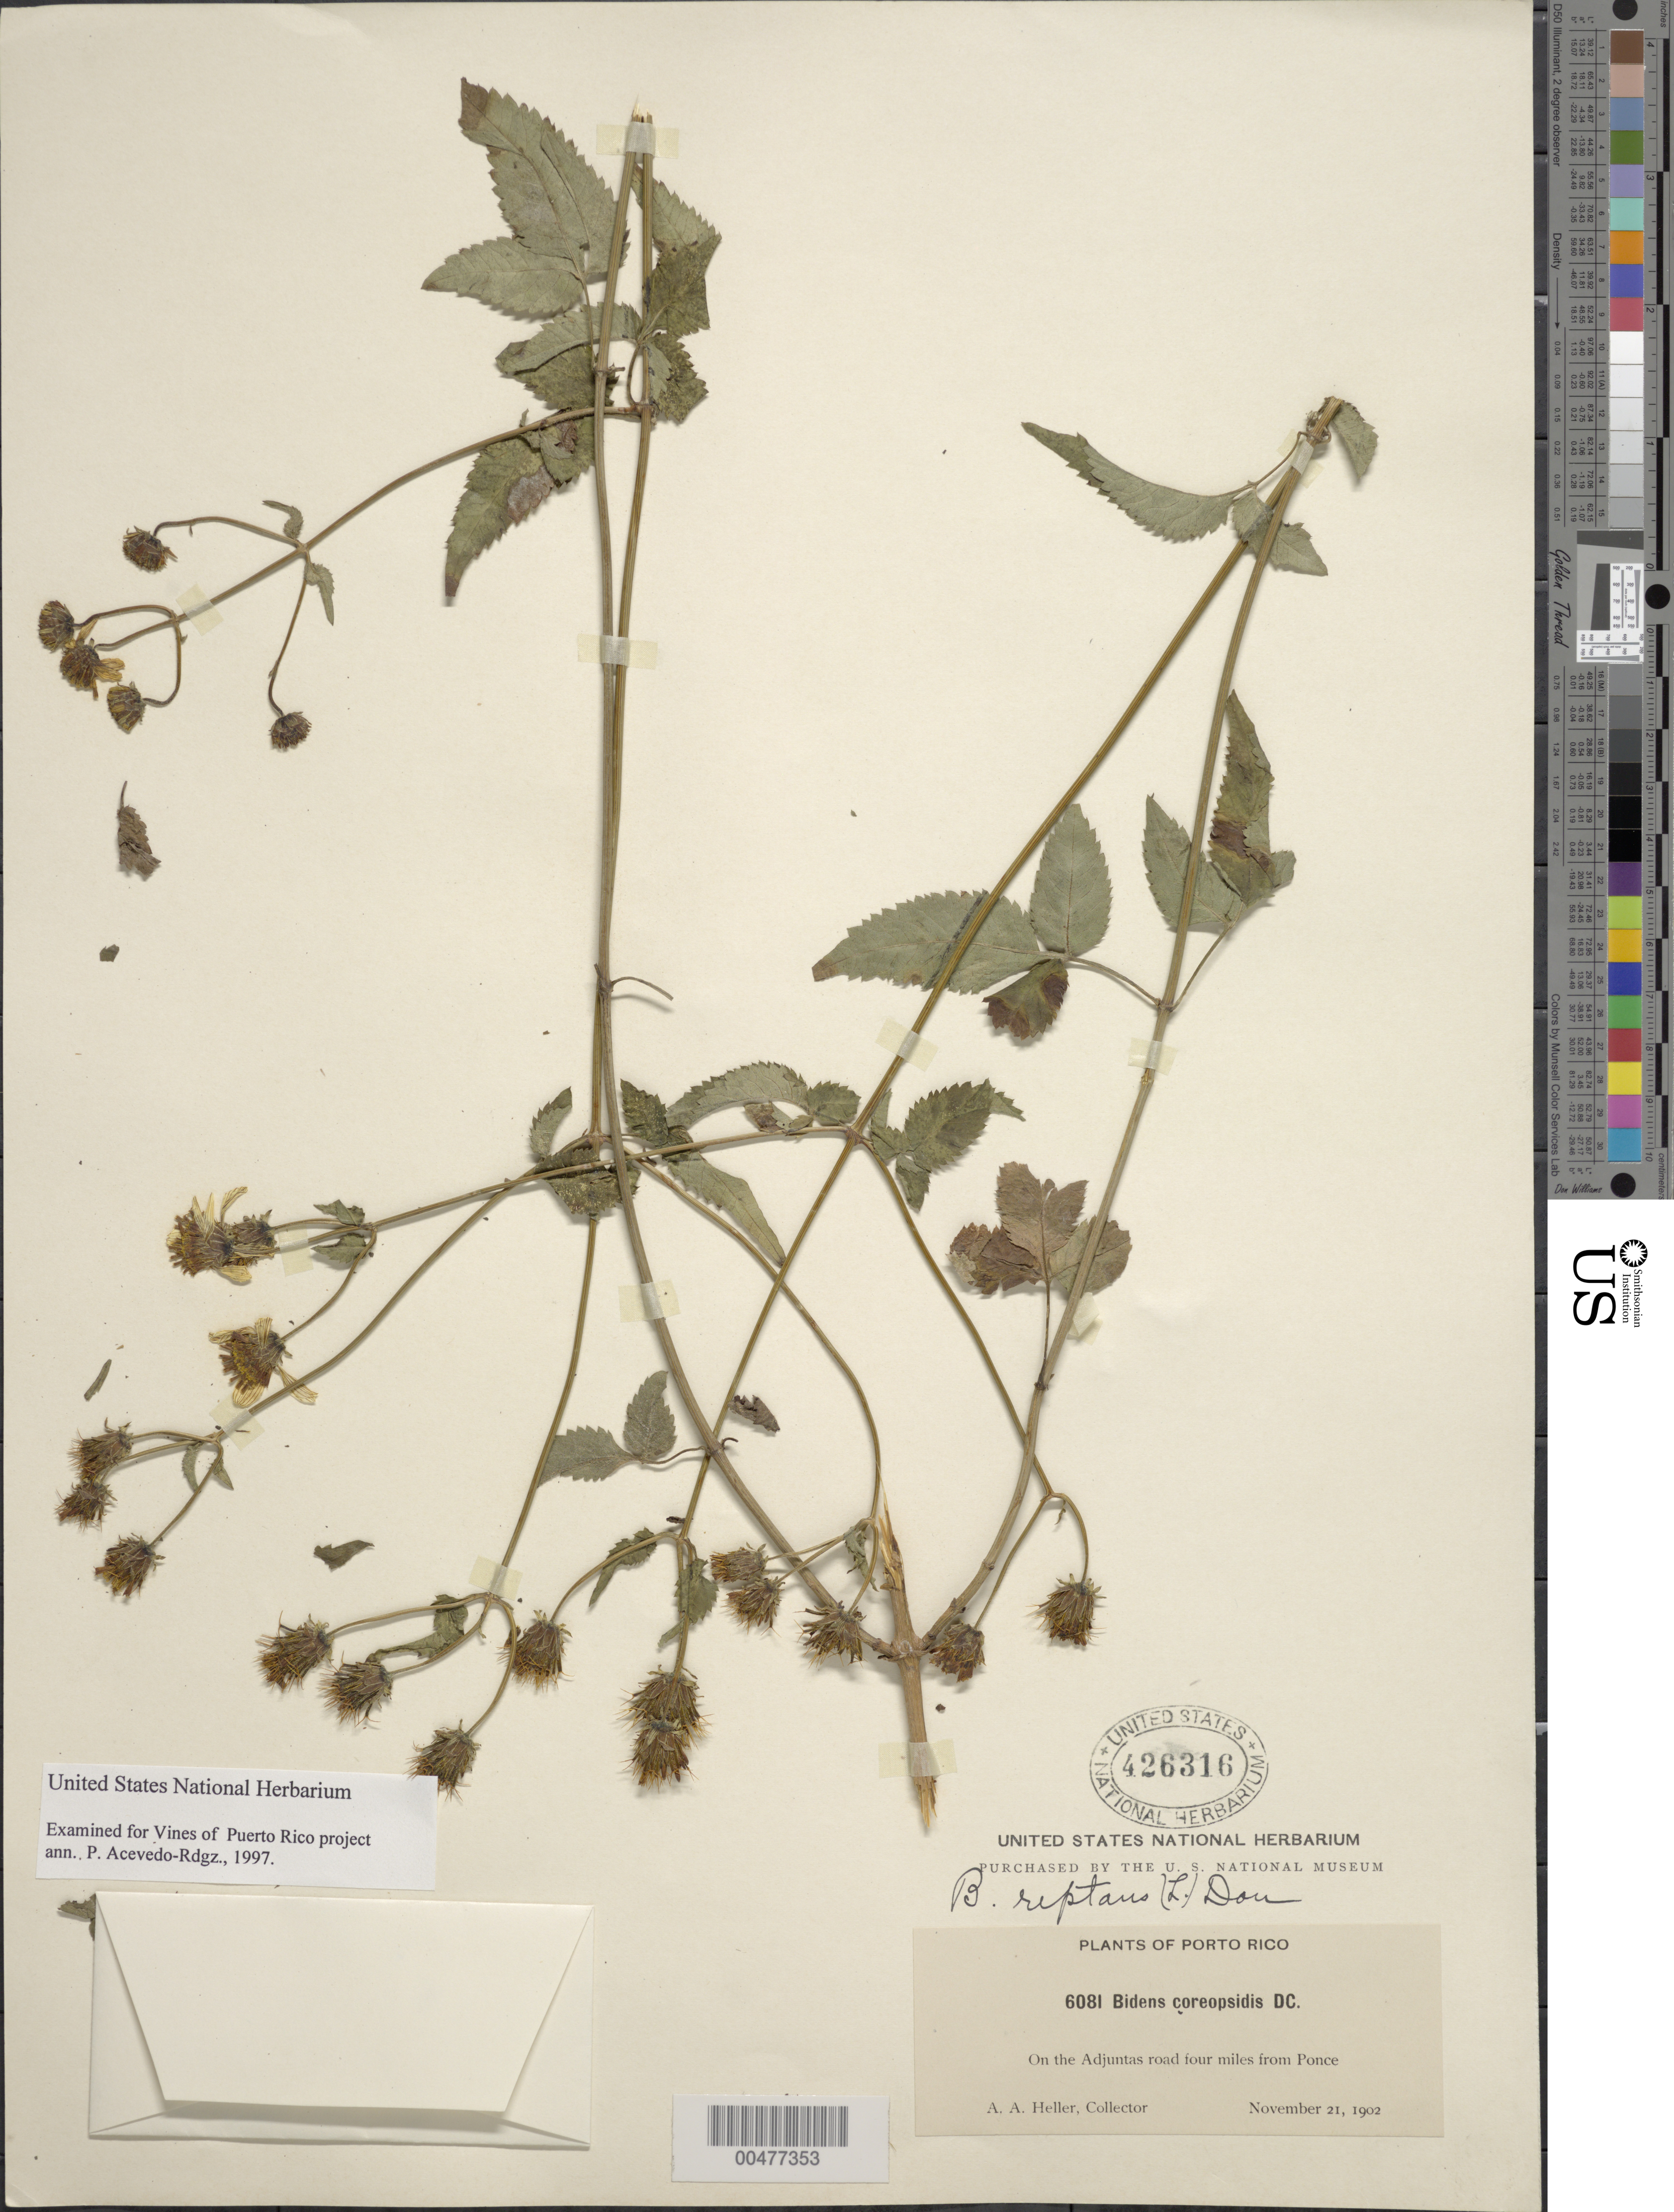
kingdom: Plantae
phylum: Tracheophyta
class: Magnoliopsida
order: Asterales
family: Asteraceae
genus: Bidens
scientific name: Bidens reptans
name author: (L.) G. Don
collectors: -- Heller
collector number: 6081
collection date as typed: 21 Nov 1902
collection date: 1902-11-21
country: Puerto Rico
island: Greater Antilles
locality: On the Adjuntas road, 4 mi. from Ponce.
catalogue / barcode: US 426316